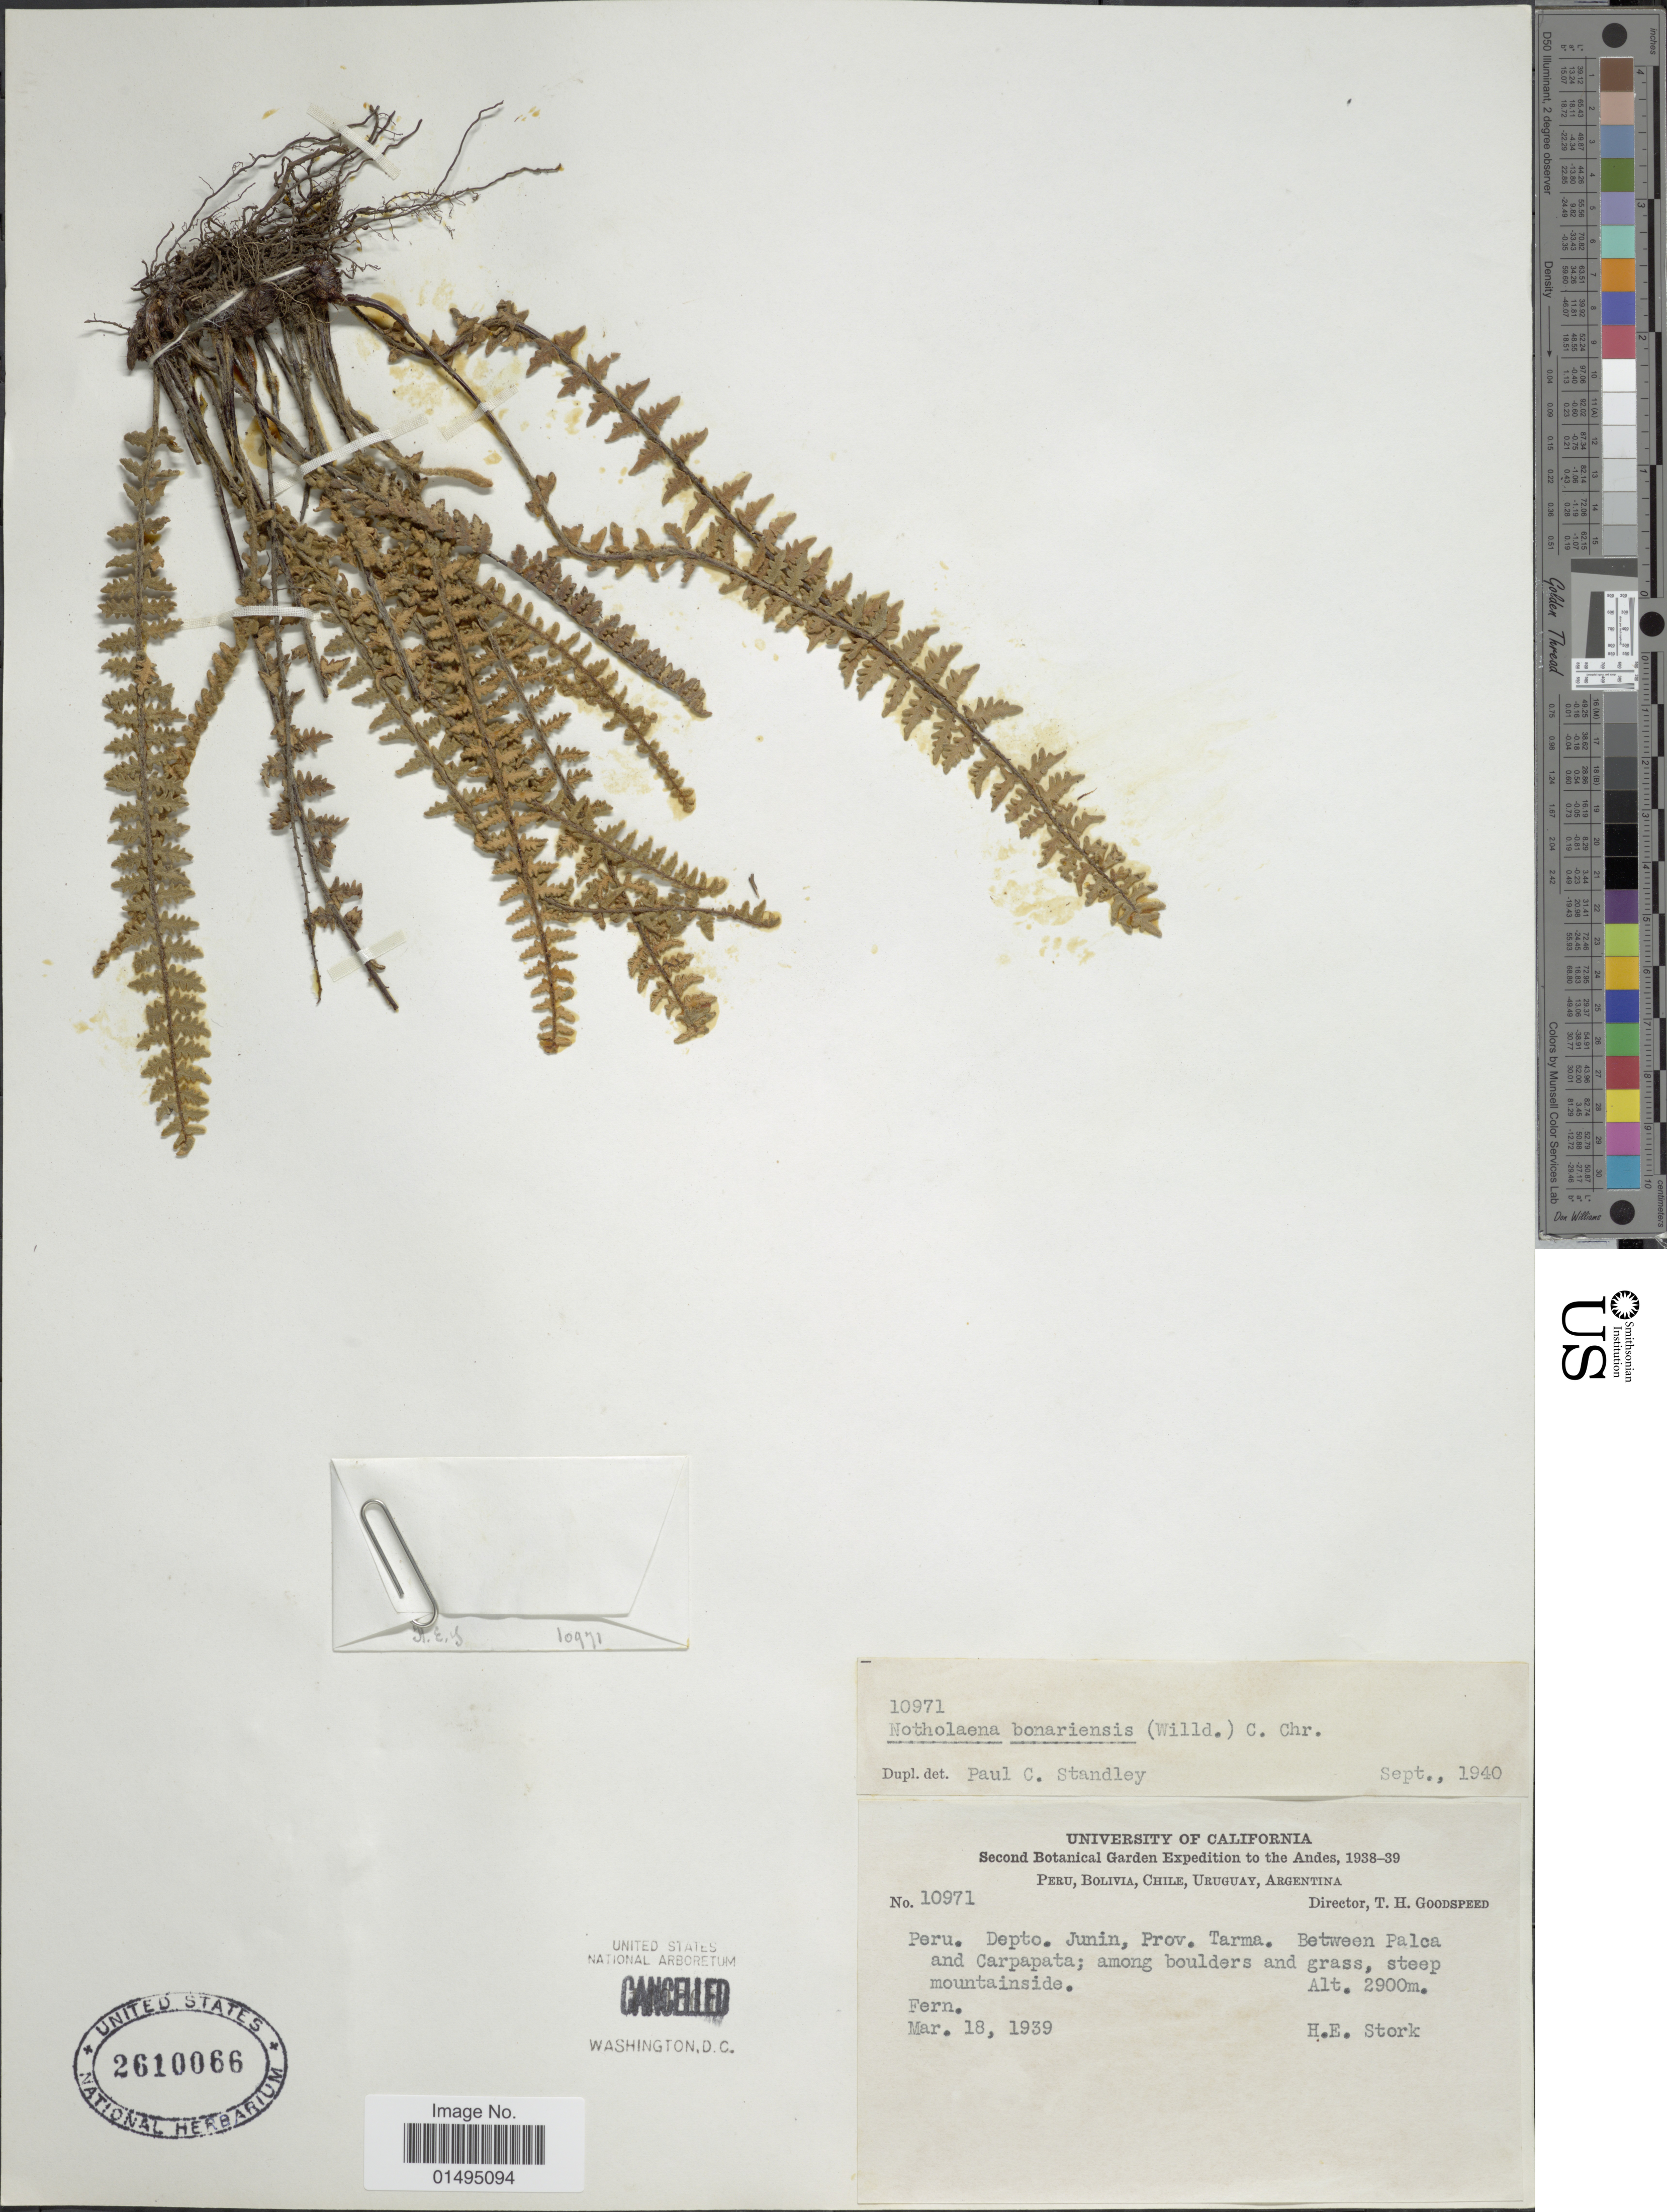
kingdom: Plantae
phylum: Tracheophyta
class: Polypodiopsida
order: Polypodiales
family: Pteridaceae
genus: Myriopteris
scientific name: Myriopteris aurea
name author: (Poir.) Grusz & Windham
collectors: H. E. Stork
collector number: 10971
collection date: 1939-03-18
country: Peru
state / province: Junín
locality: Peru, Depto. Junin, Prov. Tarma, between Palca and Carpapata; among boulders and grass, steep mountainside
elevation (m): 2900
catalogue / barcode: US 2610066